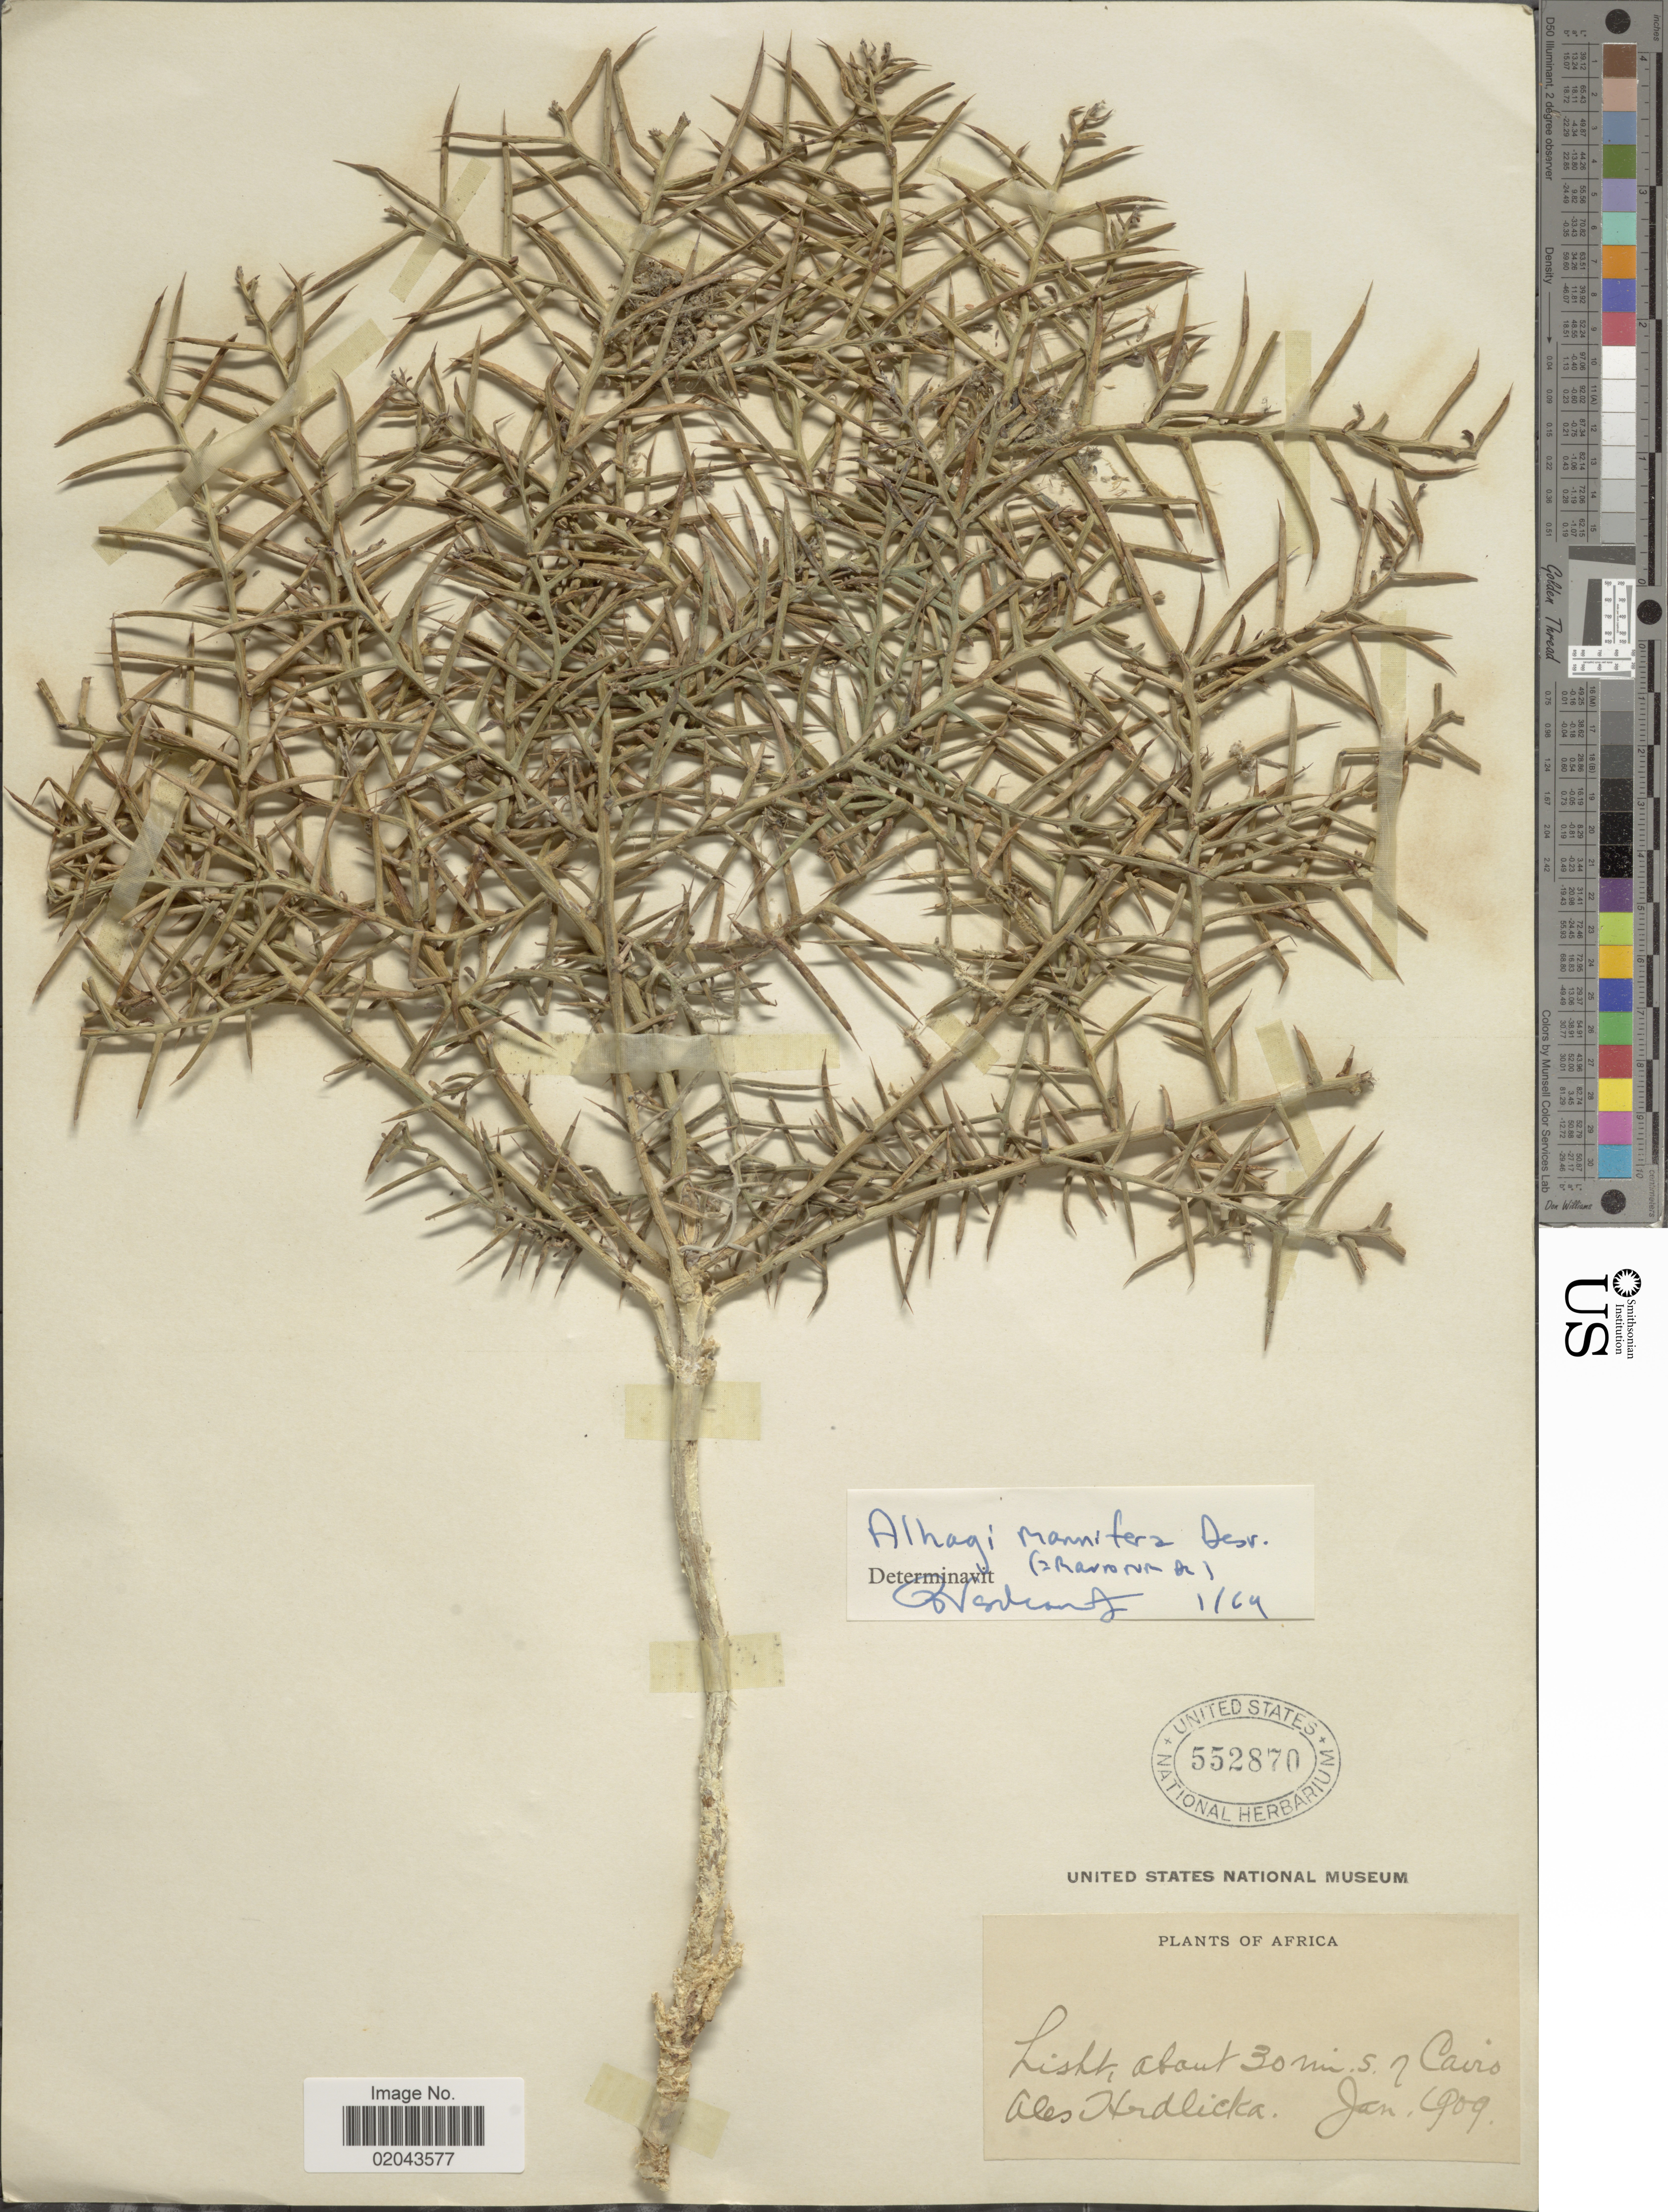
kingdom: Plantae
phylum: Tracheophyta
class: Magnoliopsida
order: Fabales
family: Fabaceae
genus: Alhagi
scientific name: Alhagi mannifera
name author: Desv. ex Keller & Shap.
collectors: A. Hrdlicka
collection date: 1909-01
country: Egypt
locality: Africa, Lisht, about 30 mi. s. of Cairo.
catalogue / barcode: US 552870